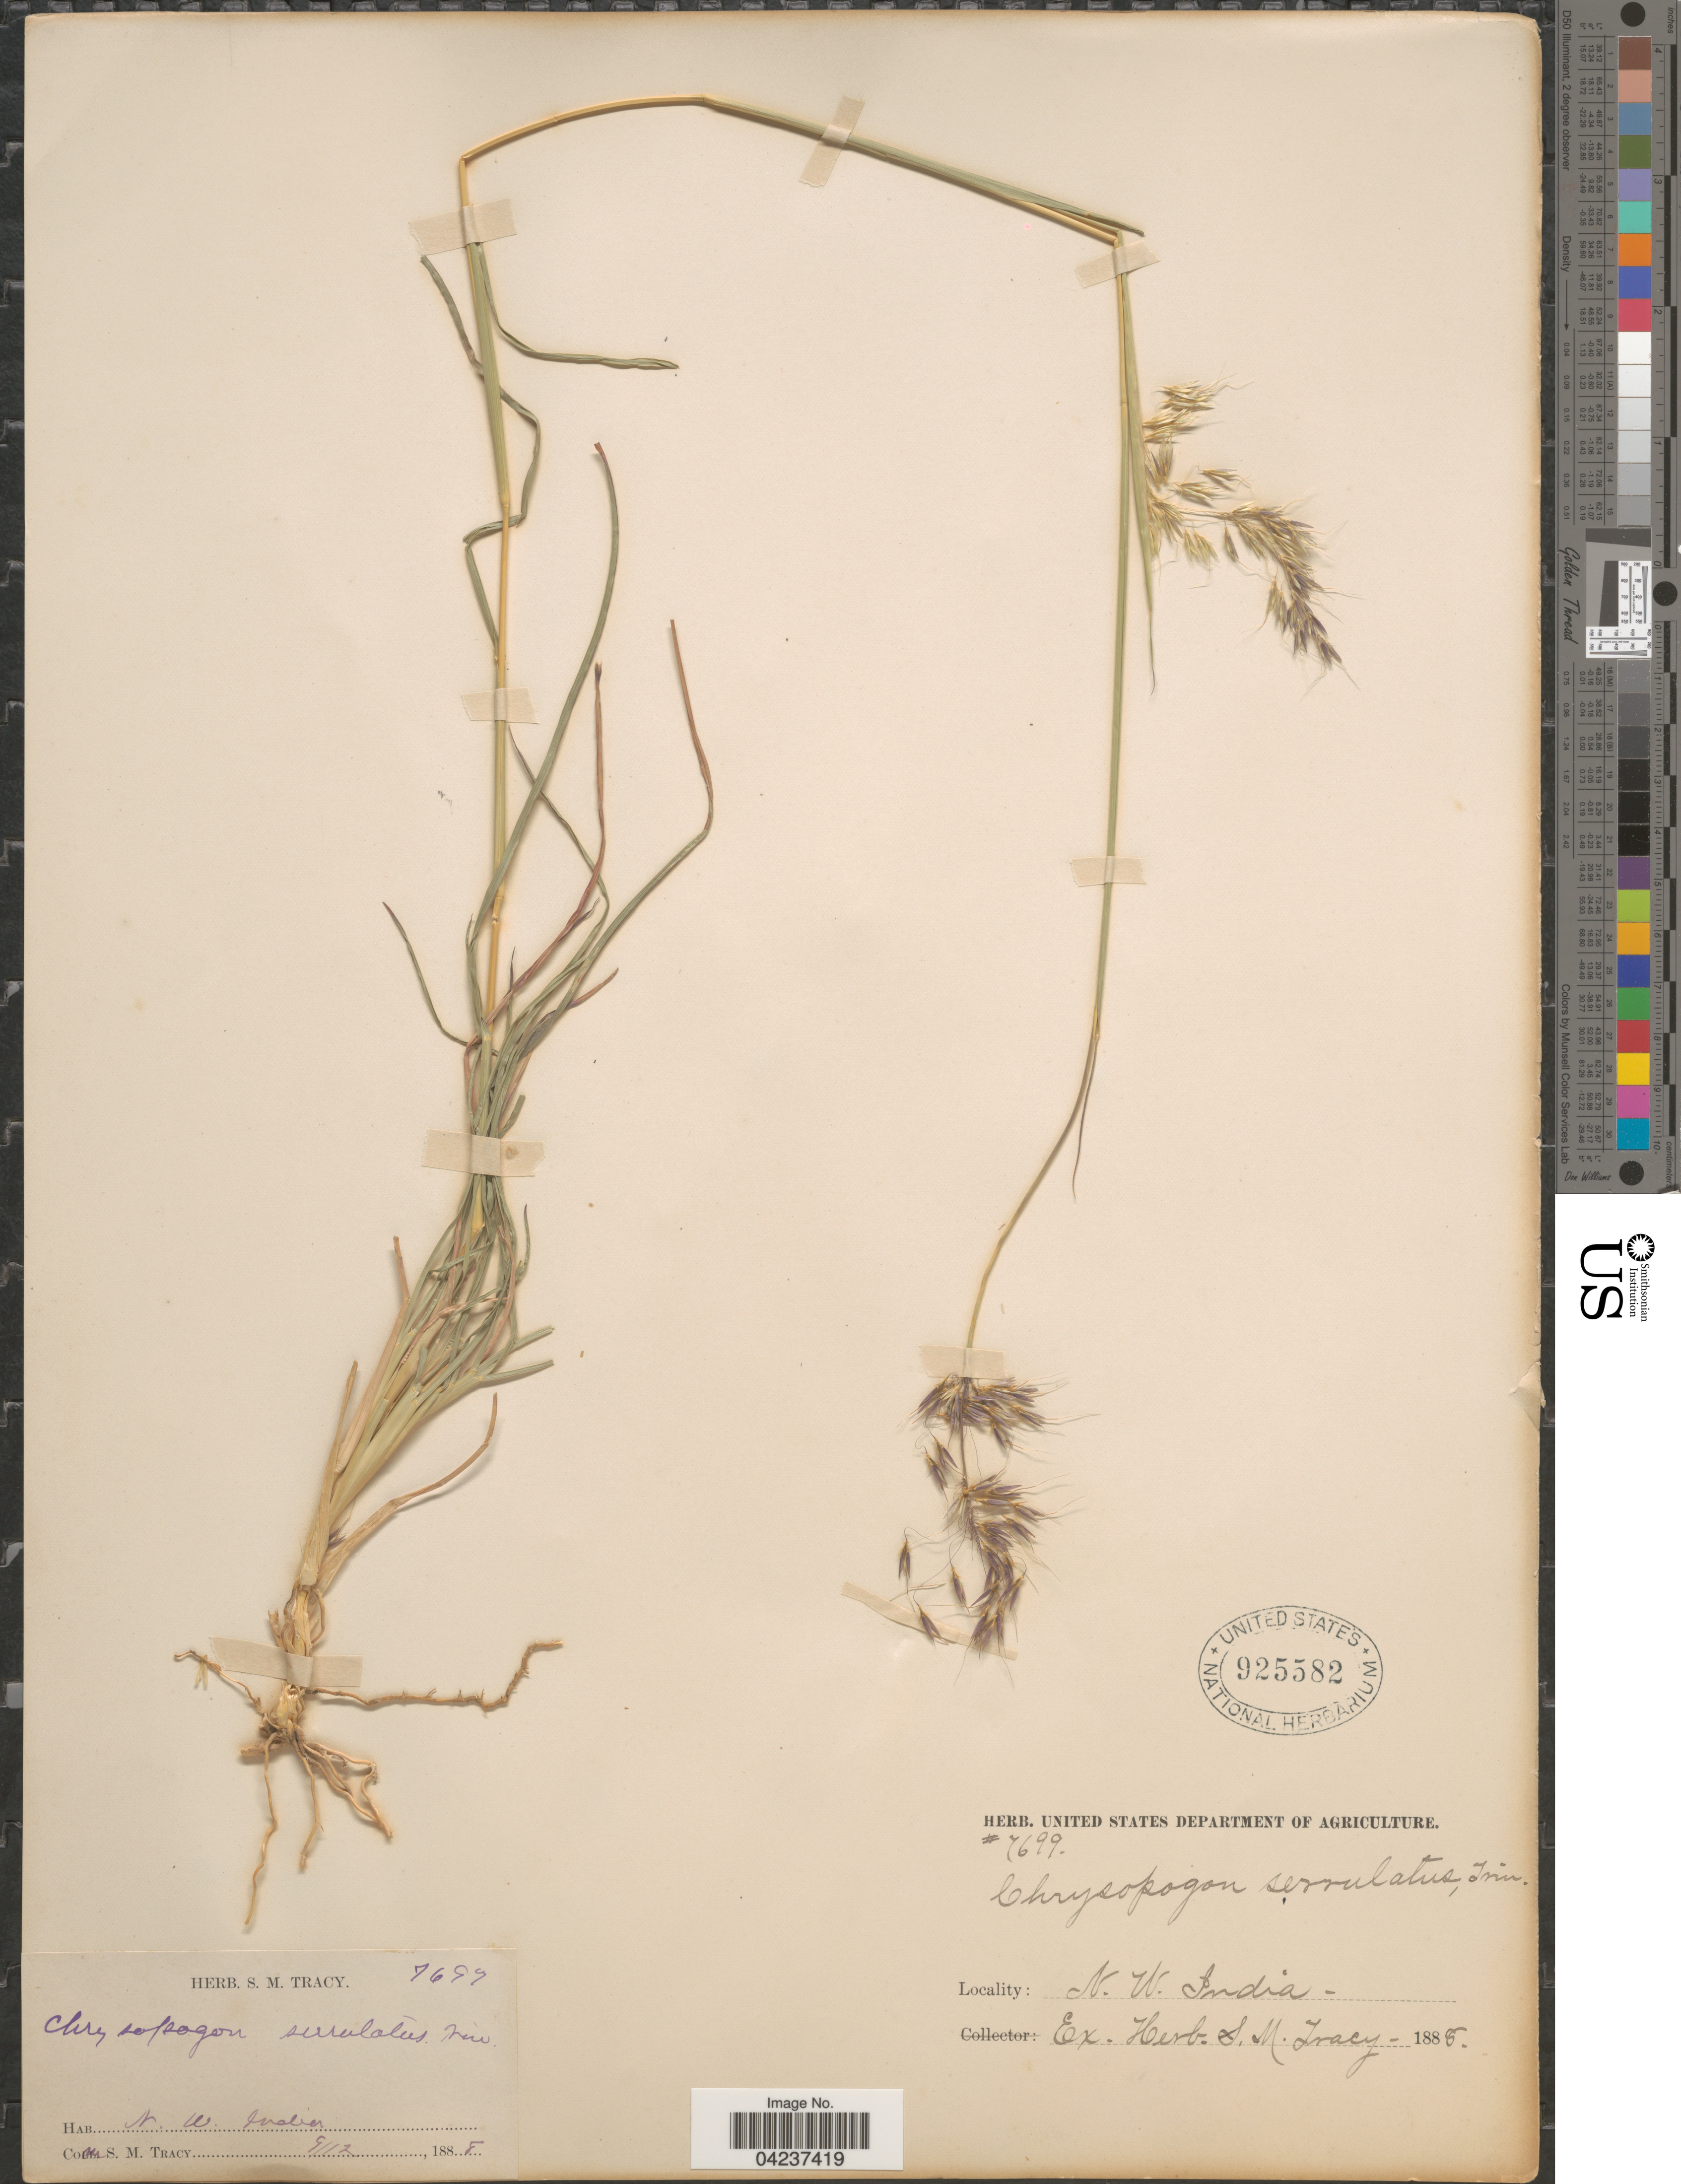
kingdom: Plantae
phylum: Tracheophyta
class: Liliopsida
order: Poales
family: Poaceae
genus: Chrysopogon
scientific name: Chrysopogon serrulatus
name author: Trin.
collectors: S. M. Tracy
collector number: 7697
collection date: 1888-12-09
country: India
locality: N. W. India.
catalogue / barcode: US 925582